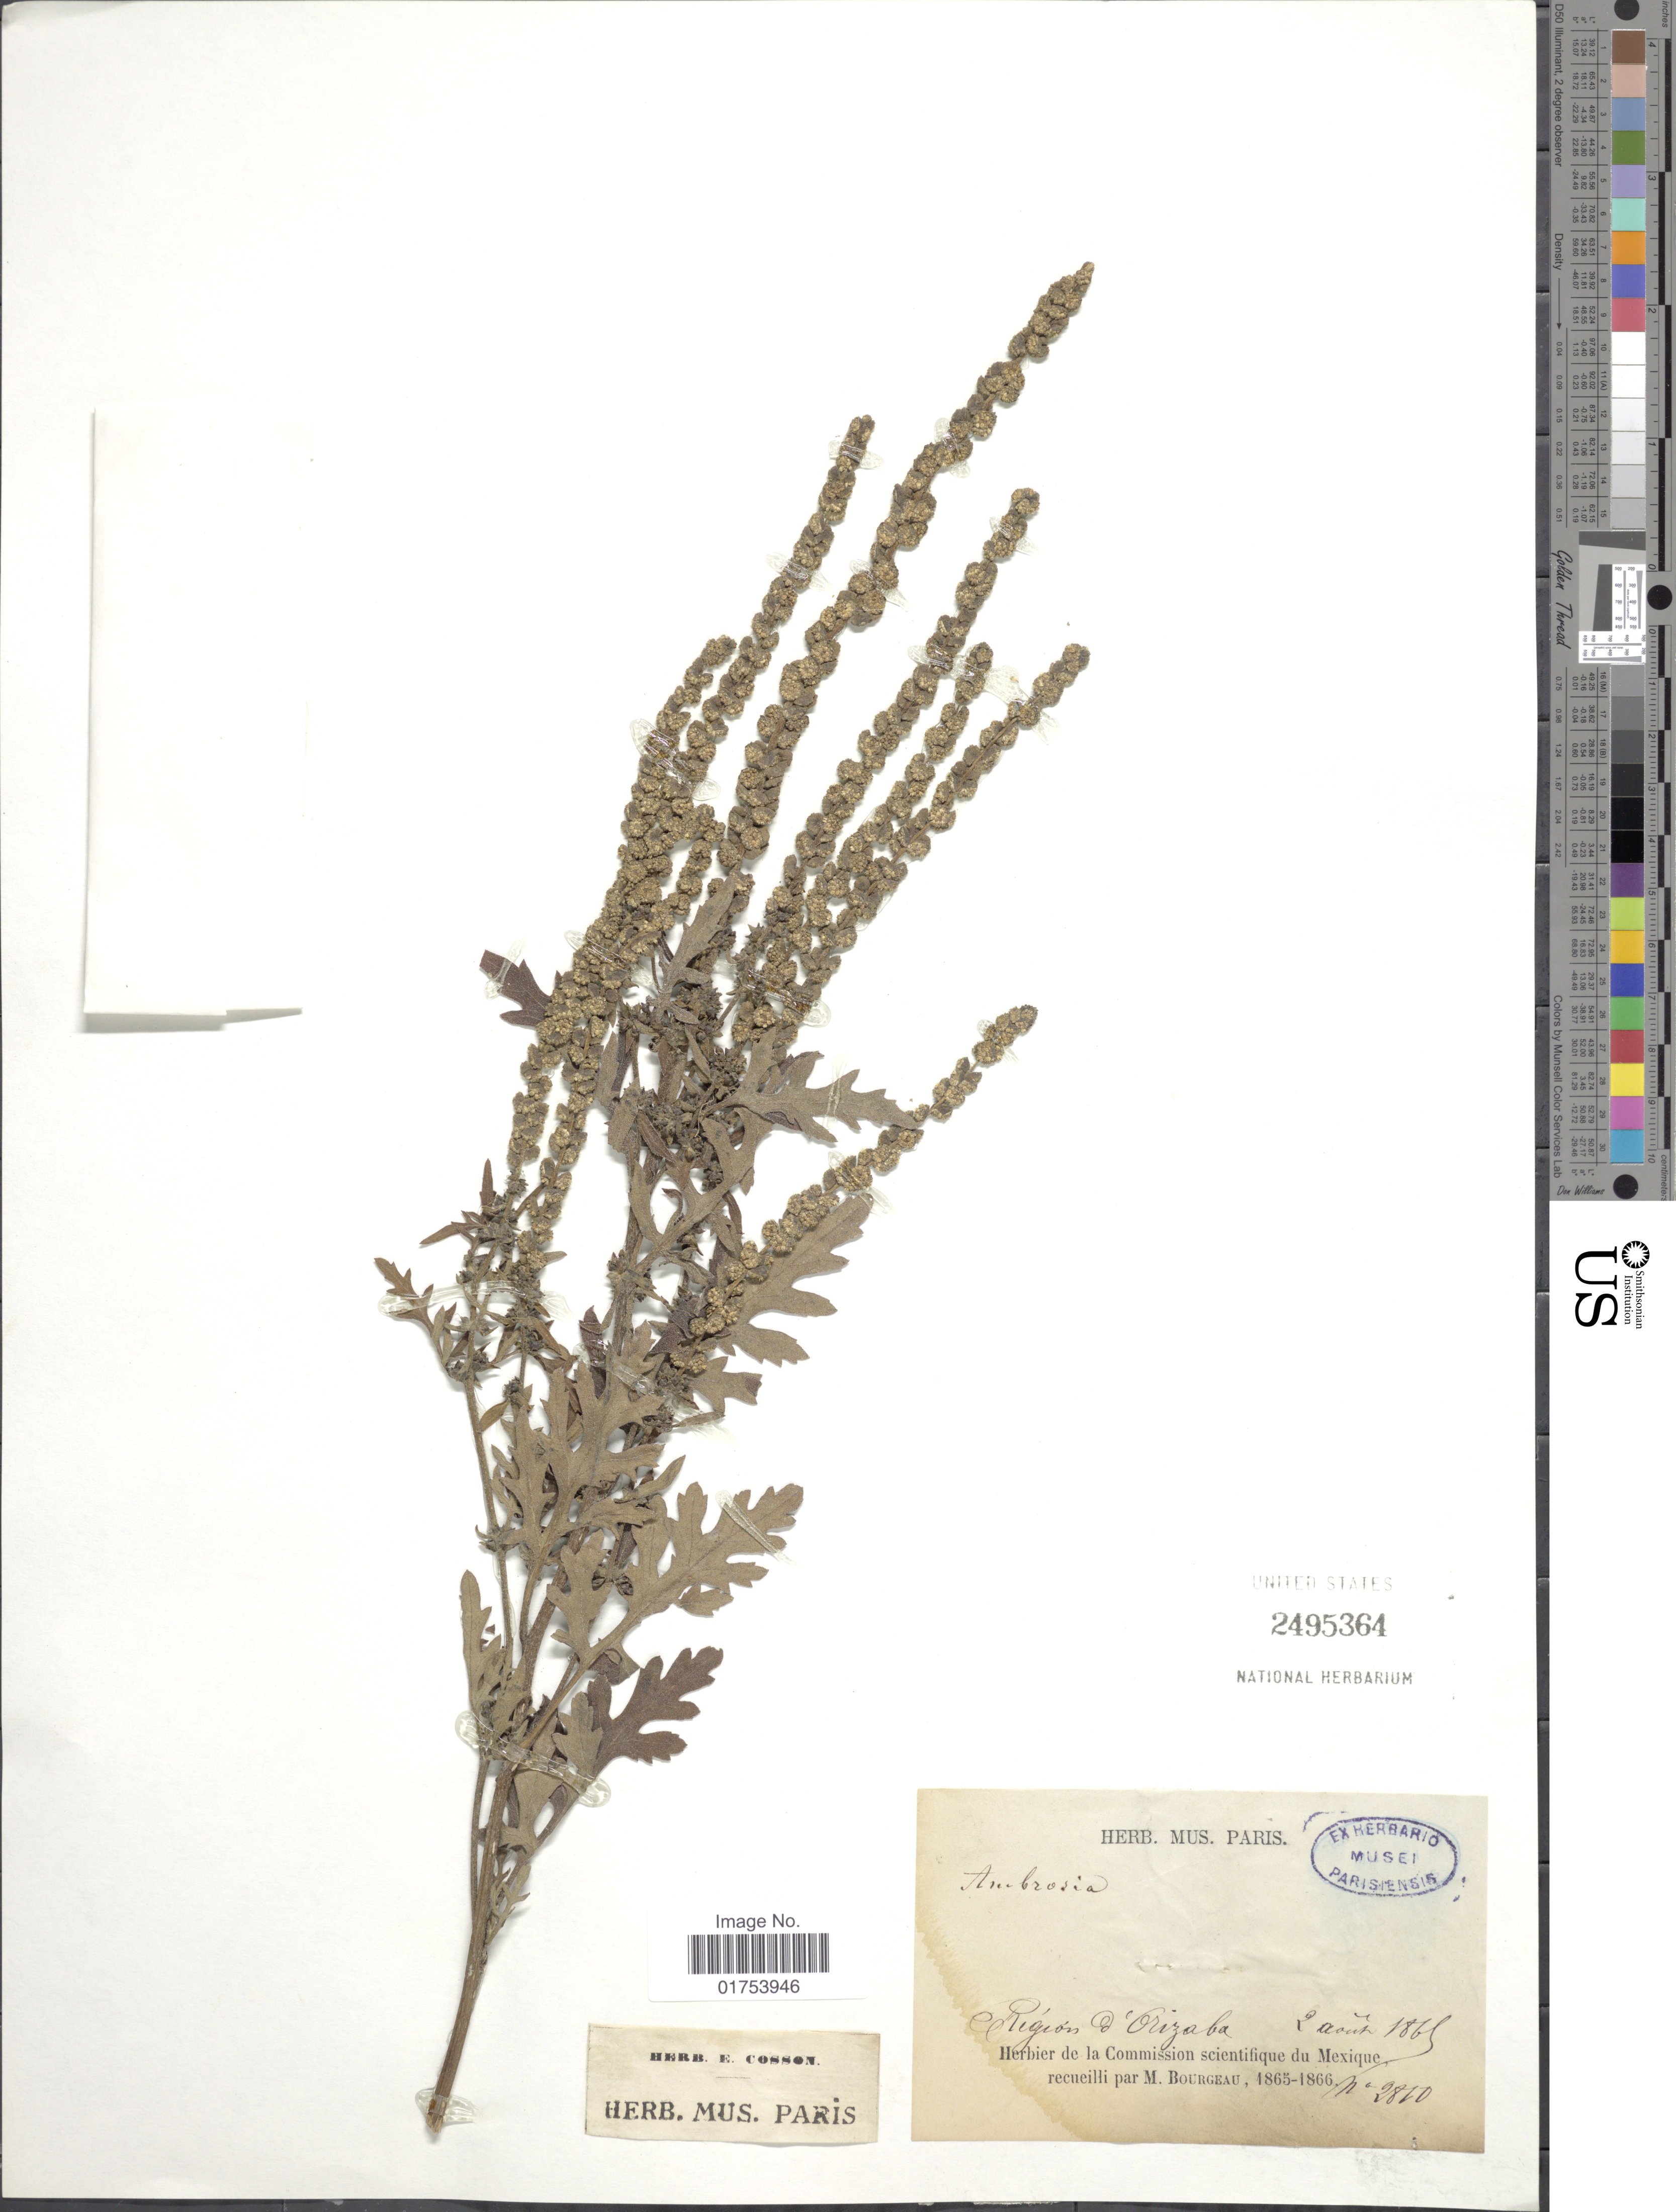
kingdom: Plantae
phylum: Tracheophyta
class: Magnoliopsida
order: Asterales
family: Asteraceae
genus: Ambrosia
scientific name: Ambrosia sp.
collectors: M. Bourgeau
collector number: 2810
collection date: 1869-08-02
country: Mexico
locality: Region d Orizaba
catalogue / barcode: US 2495364